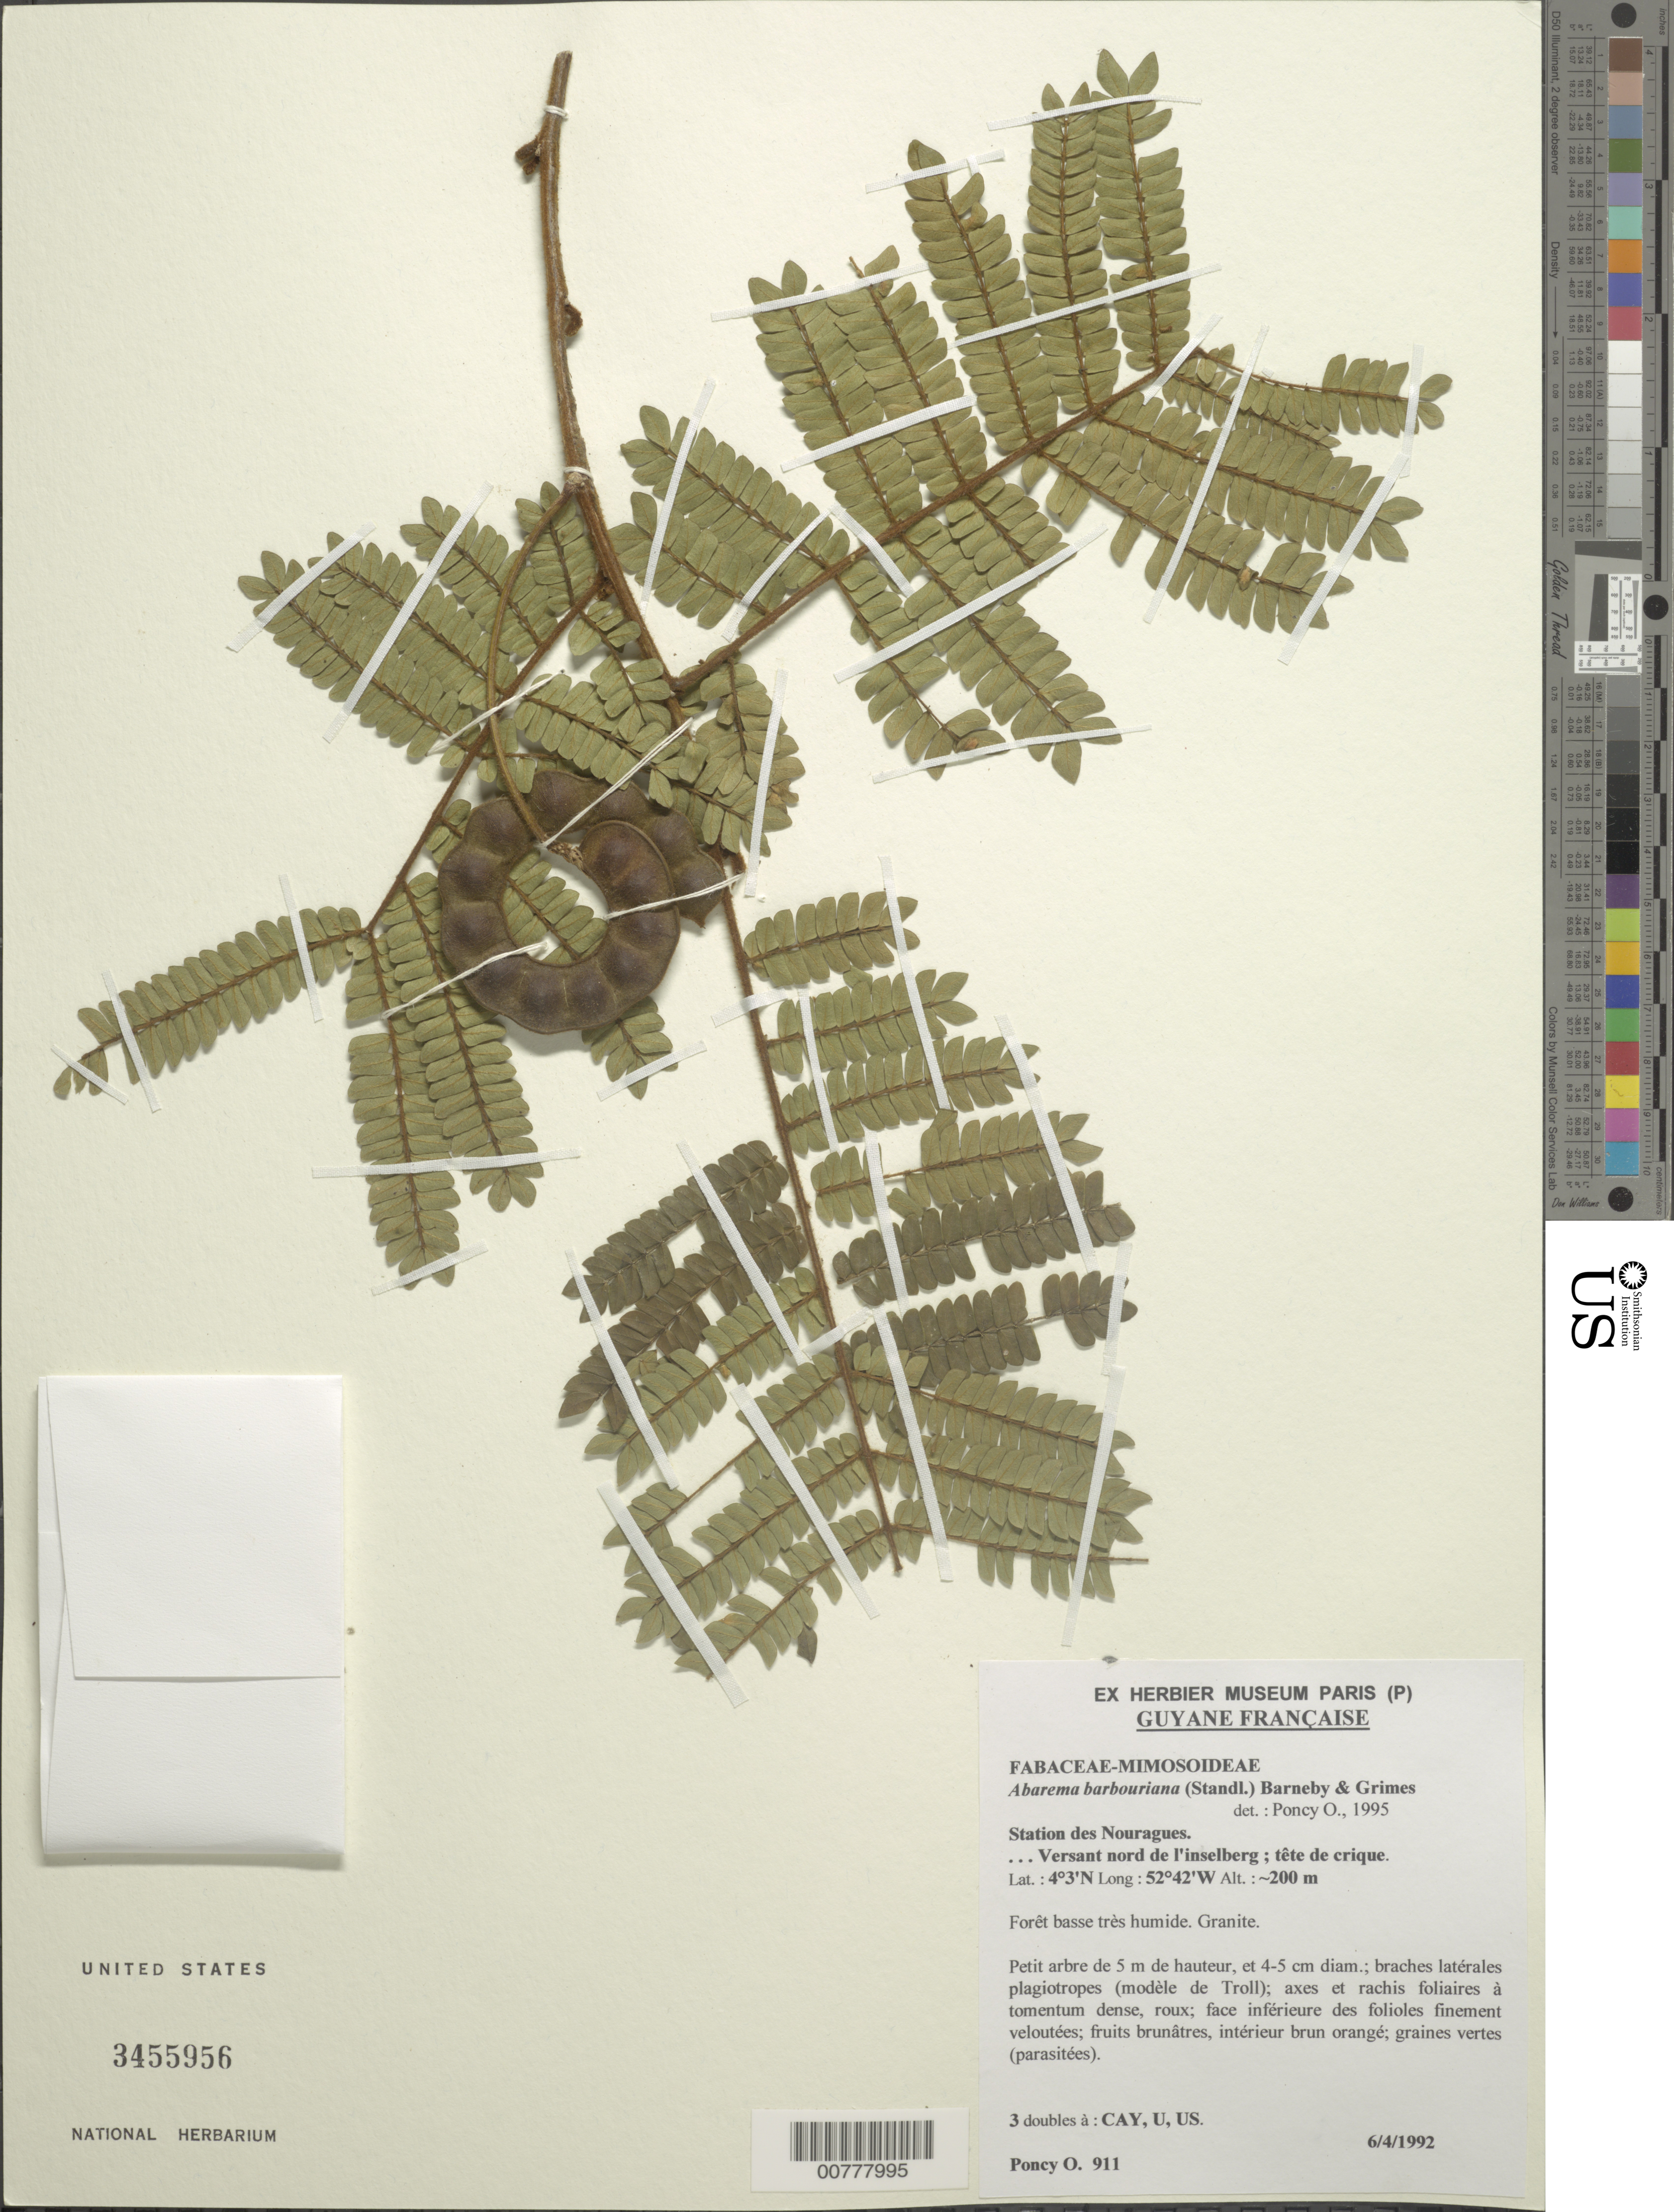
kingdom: Plantae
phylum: Tracheophyta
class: Magnoliopsida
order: Fabales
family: Fabaceae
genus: Abarema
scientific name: Abarema barbouriana var. barbouriana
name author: (Standl.) Barneby & J.W. Grimes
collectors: O. Poncy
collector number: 911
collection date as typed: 6-Apr-92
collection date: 1992-04-06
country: French Guiana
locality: Station des Nouragues, versant nord de l'inselberg; tête de crique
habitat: Forêt basse très humide; granite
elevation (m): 200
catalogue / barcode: US 3455956